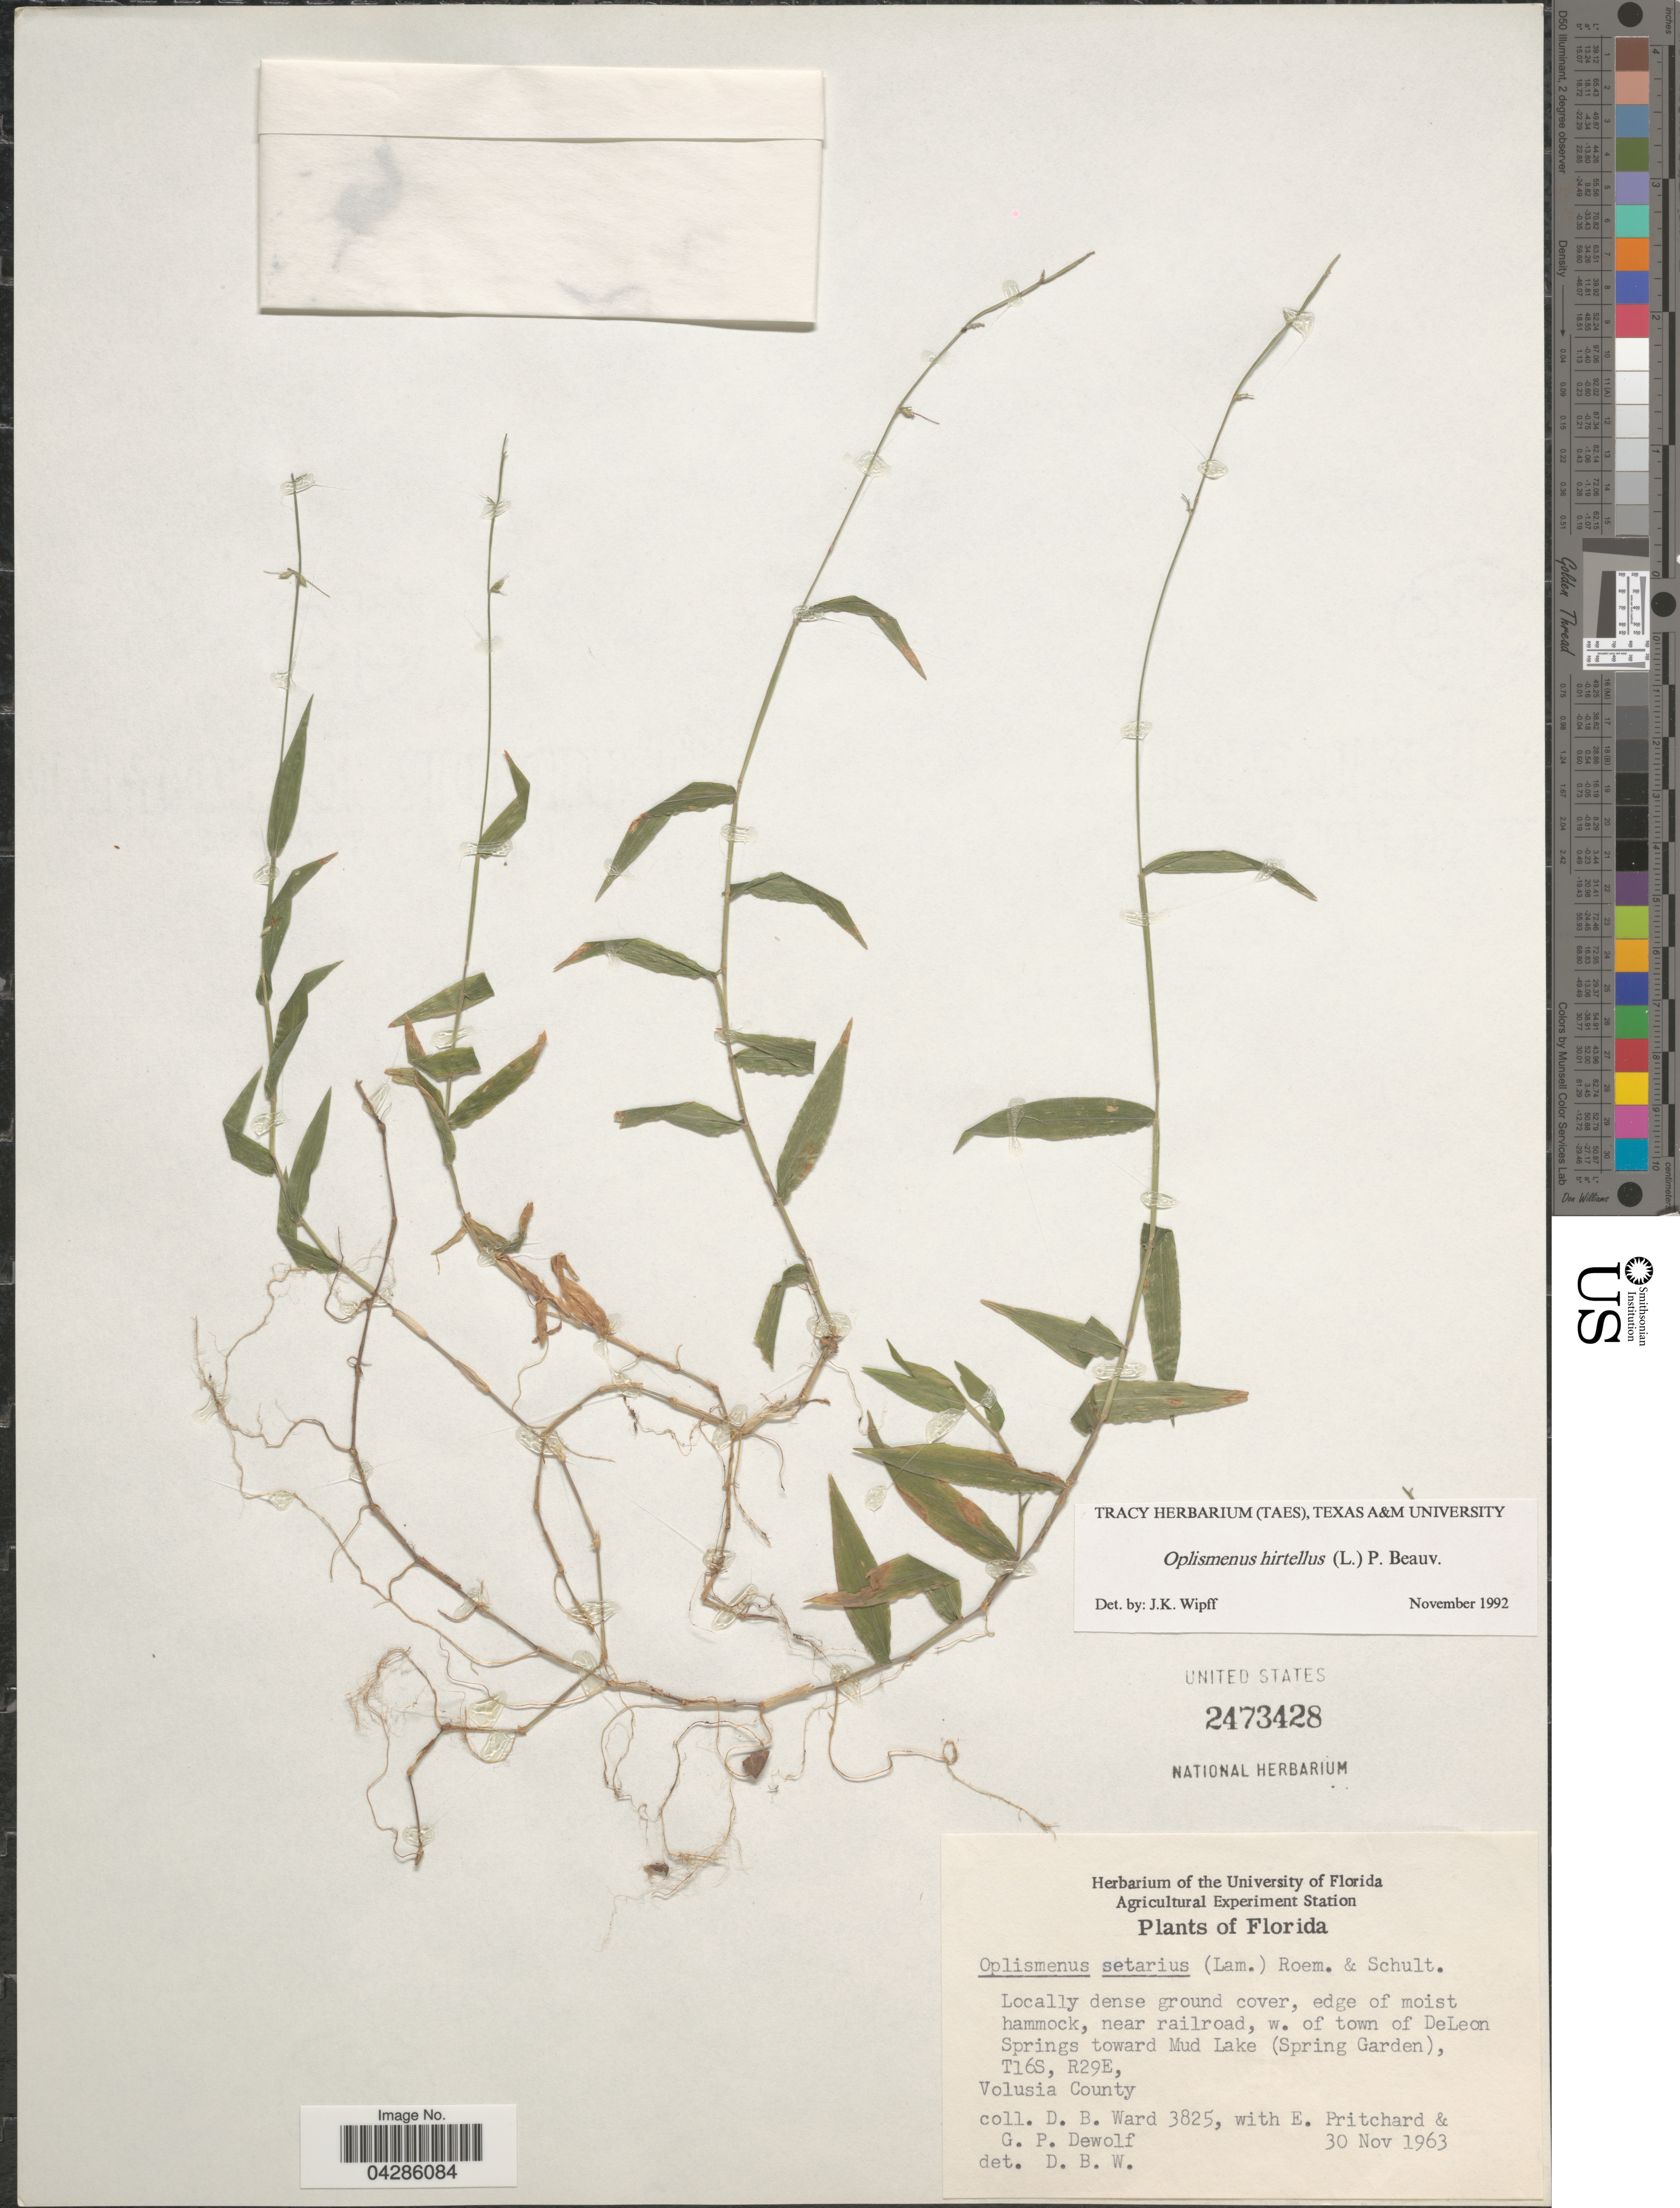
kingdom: Plantae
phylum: Tracheophyta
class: Liliopsida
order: Poales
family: Poaceae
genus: Oplismenus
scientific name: Oplismenus hirtellus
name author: (L.) P. Beauv.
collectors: D. B. Ward, E. Pritchard & G. DeWolf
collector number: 3825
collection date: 1963-11-30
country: United States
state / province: Florida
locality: Locally dense ground cover, edge of moist hammock, near railroad, w. of town of DeLeon Springs toward Mud Lake (Spring Garden), T16S, R29E.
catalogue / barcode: US 2473428